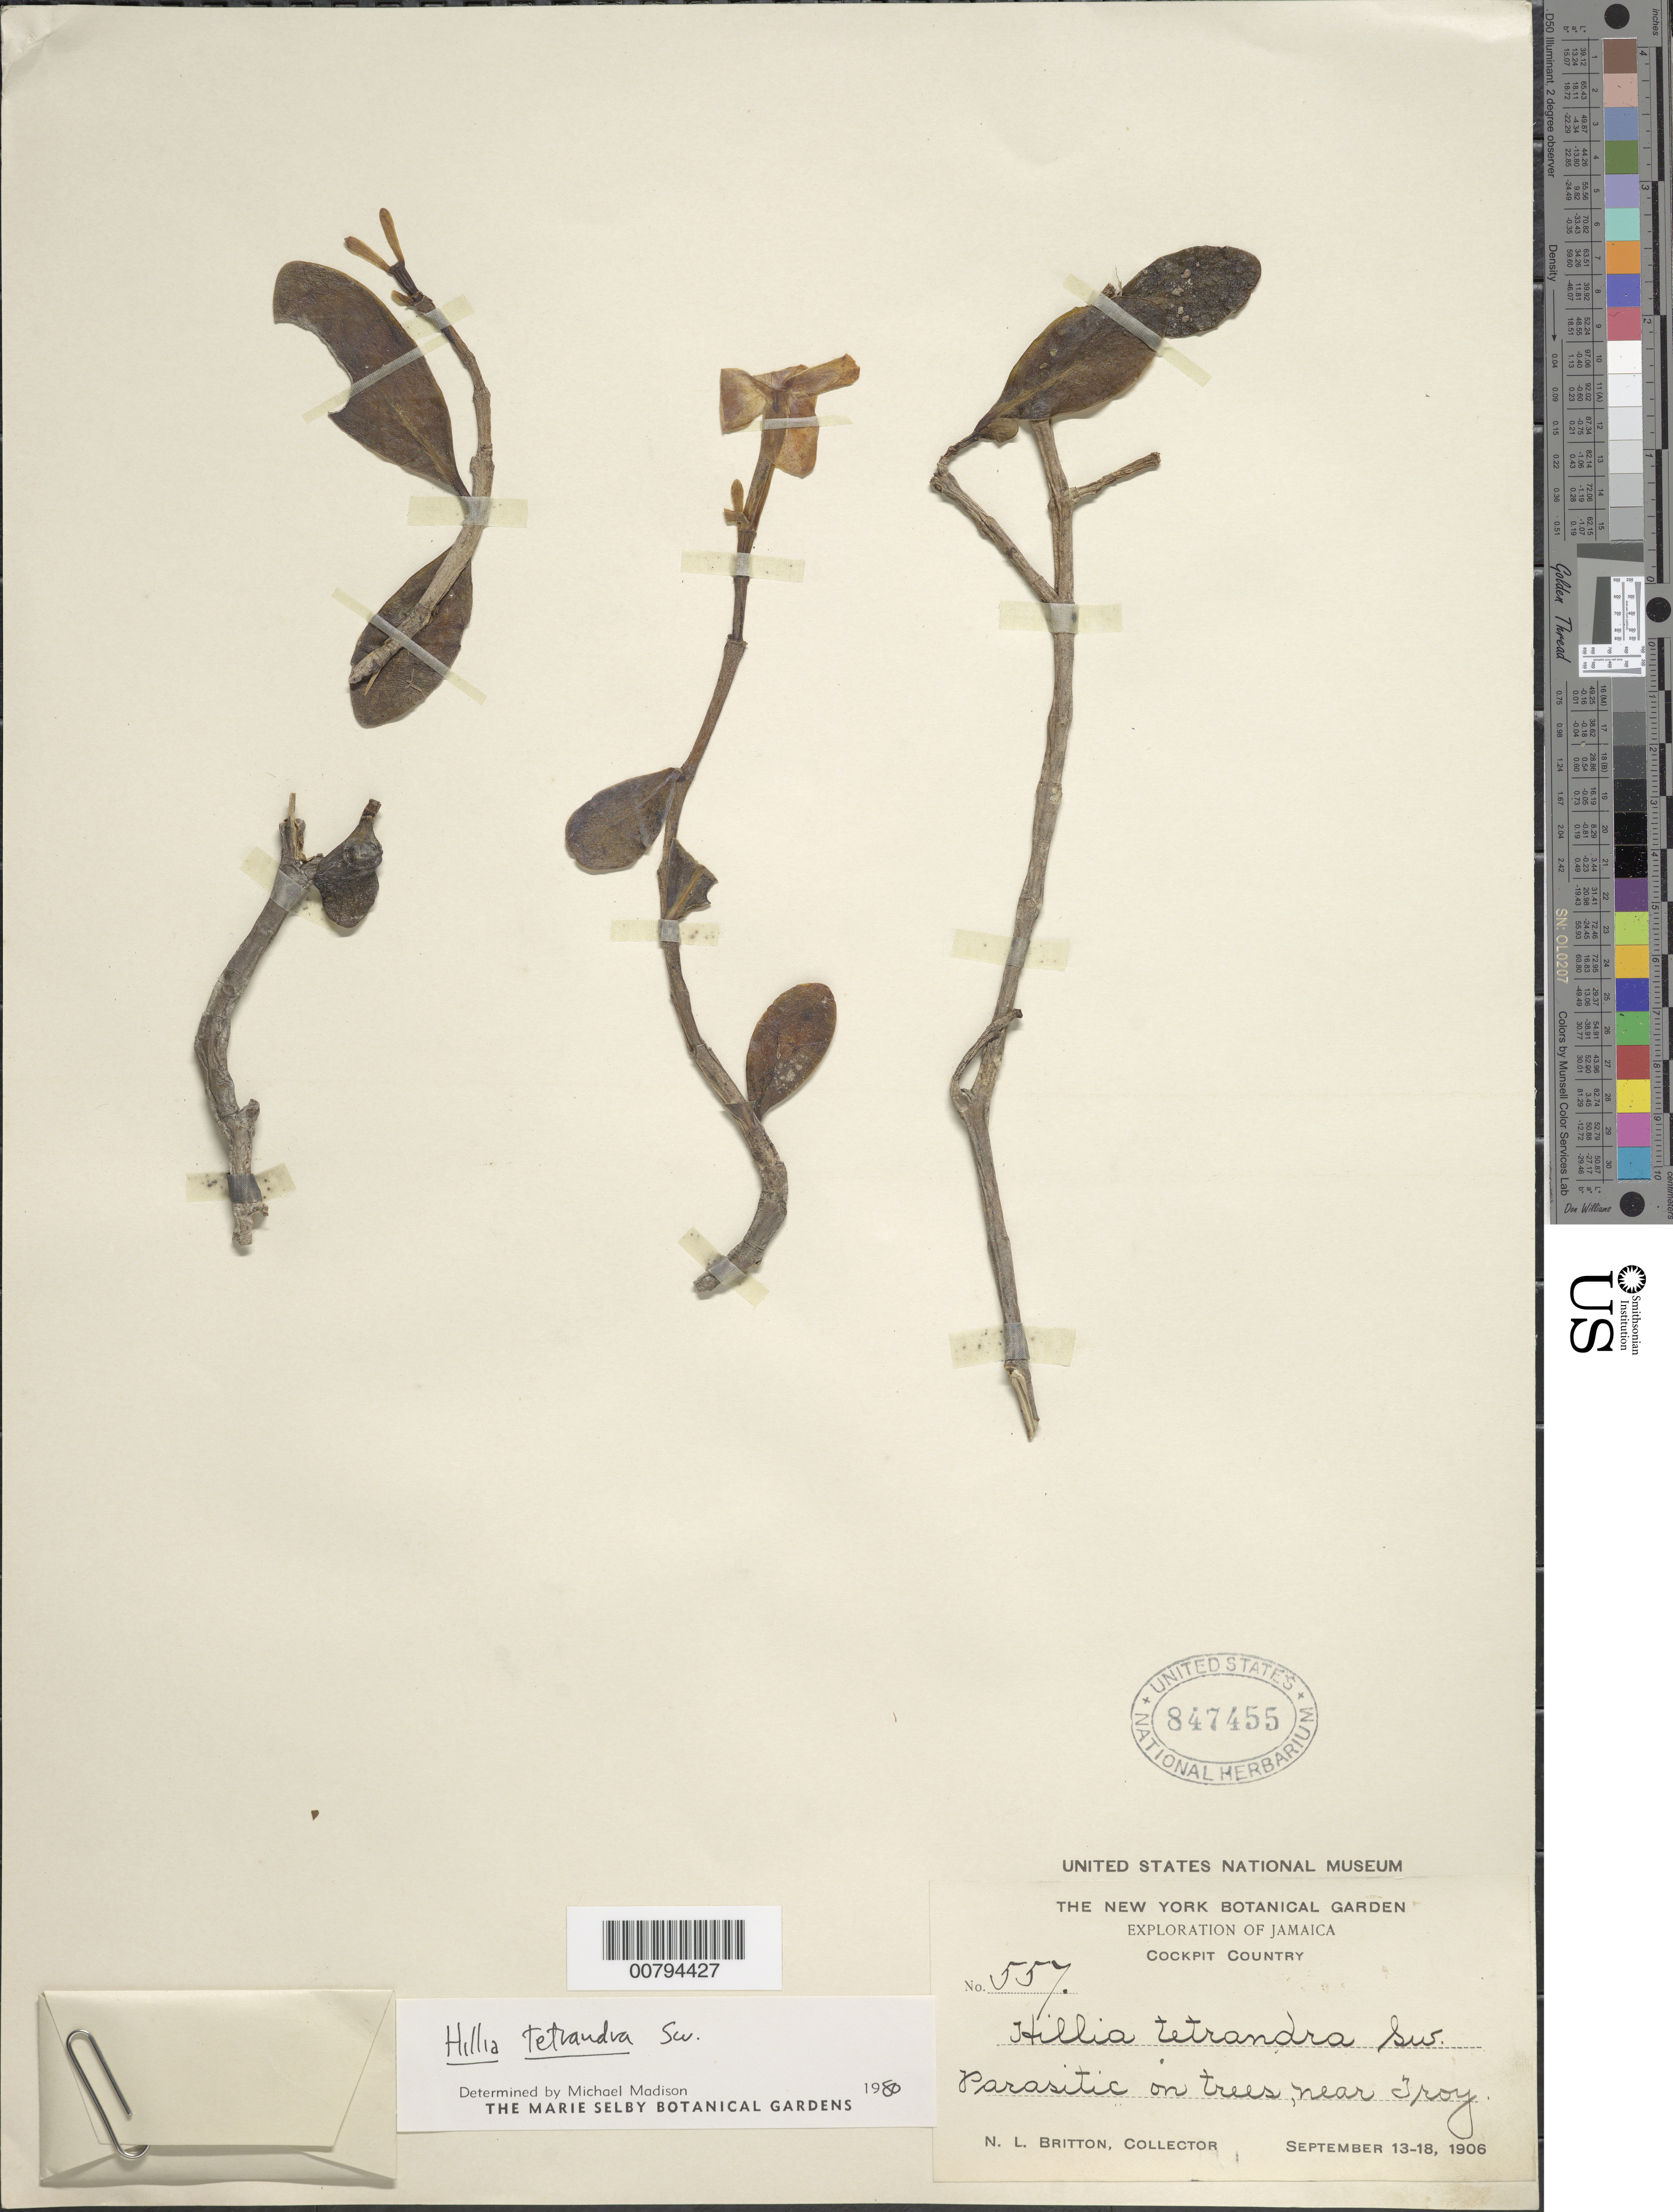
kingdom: Plantae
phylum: Tracheophyta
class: Magnoliopsida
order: Gentianales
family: Rubiaceae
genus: Hillia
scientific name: Hillia tetrandra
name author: Sw.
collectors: N. Britton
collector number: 557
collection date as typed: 13 Sep 1906 to 18 Sep 1906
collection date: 1906-09-13/1906-09-18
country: Jamaica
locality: Near Troy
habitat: Parasitic on trees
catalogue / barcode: US 847455